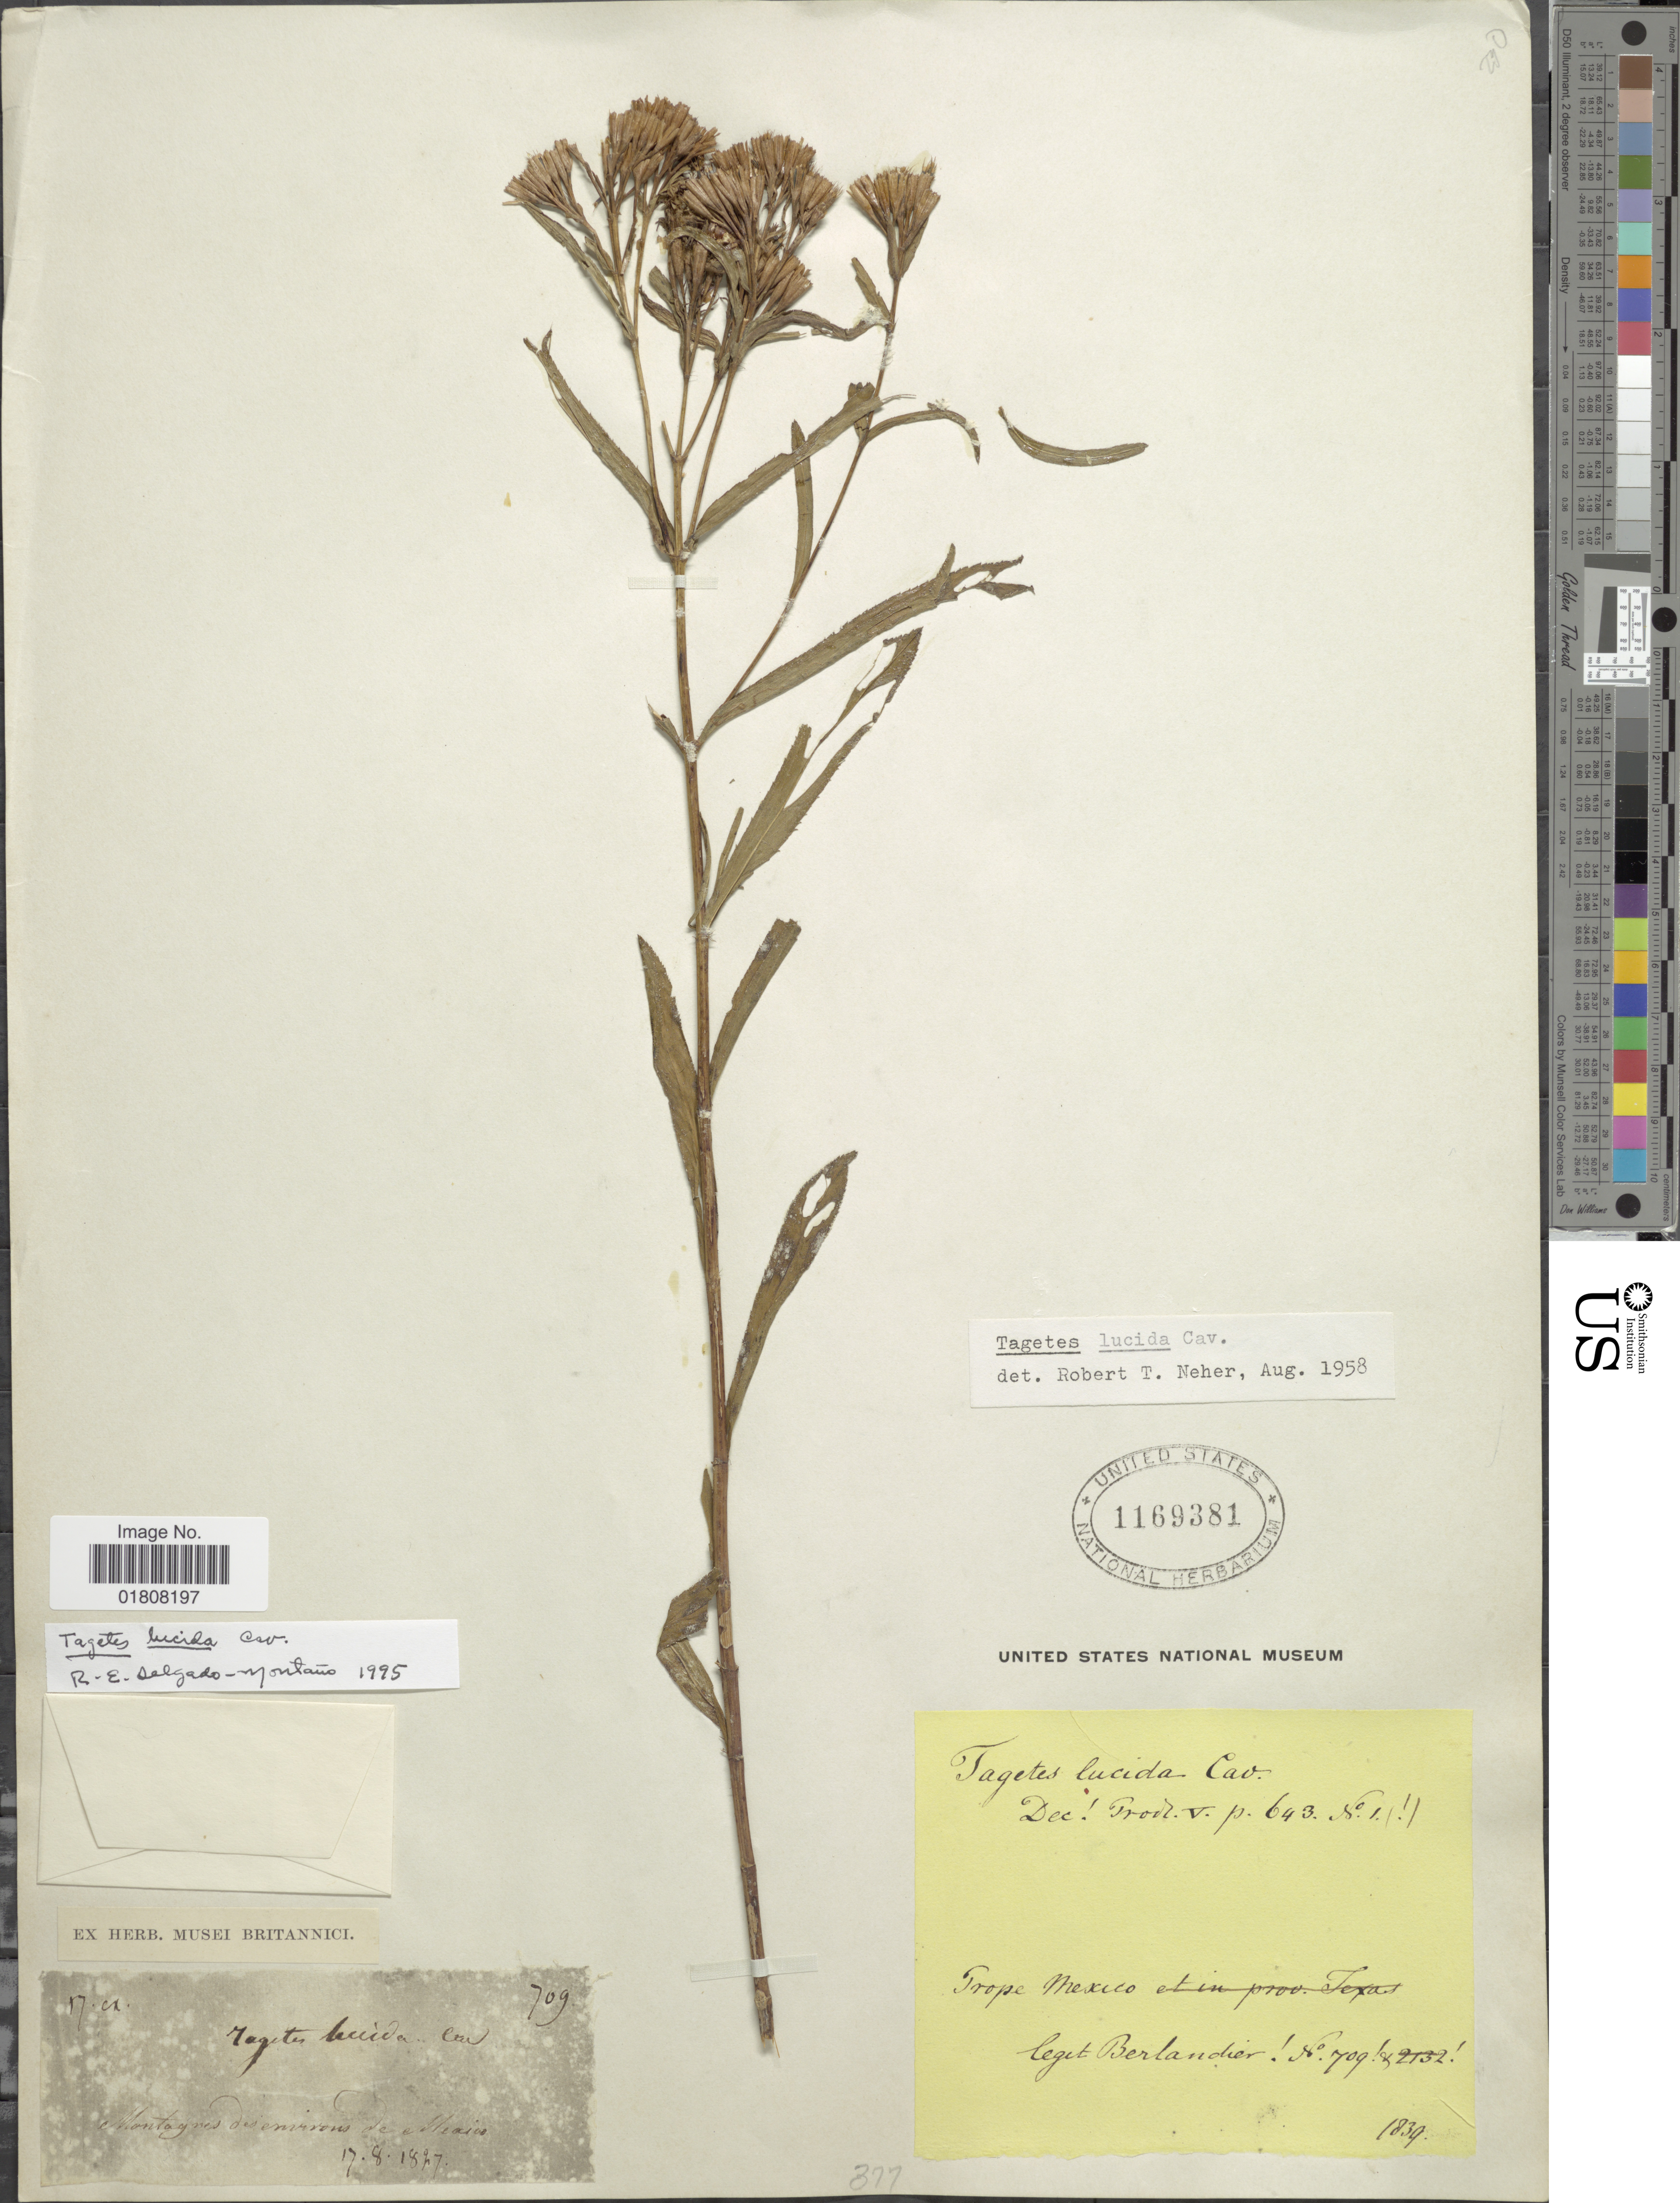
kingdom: Plantae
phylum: Tracheophyta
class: Magnoliopsida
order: Asterales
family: Asteraceae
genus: Tagetes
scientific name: Tagetes lucida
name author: Cav.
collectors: J. L. Berlandier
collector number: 709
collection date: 1827-08-17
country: Mexico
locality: Montagnes des environs de Mexico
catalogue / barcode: US 1169381